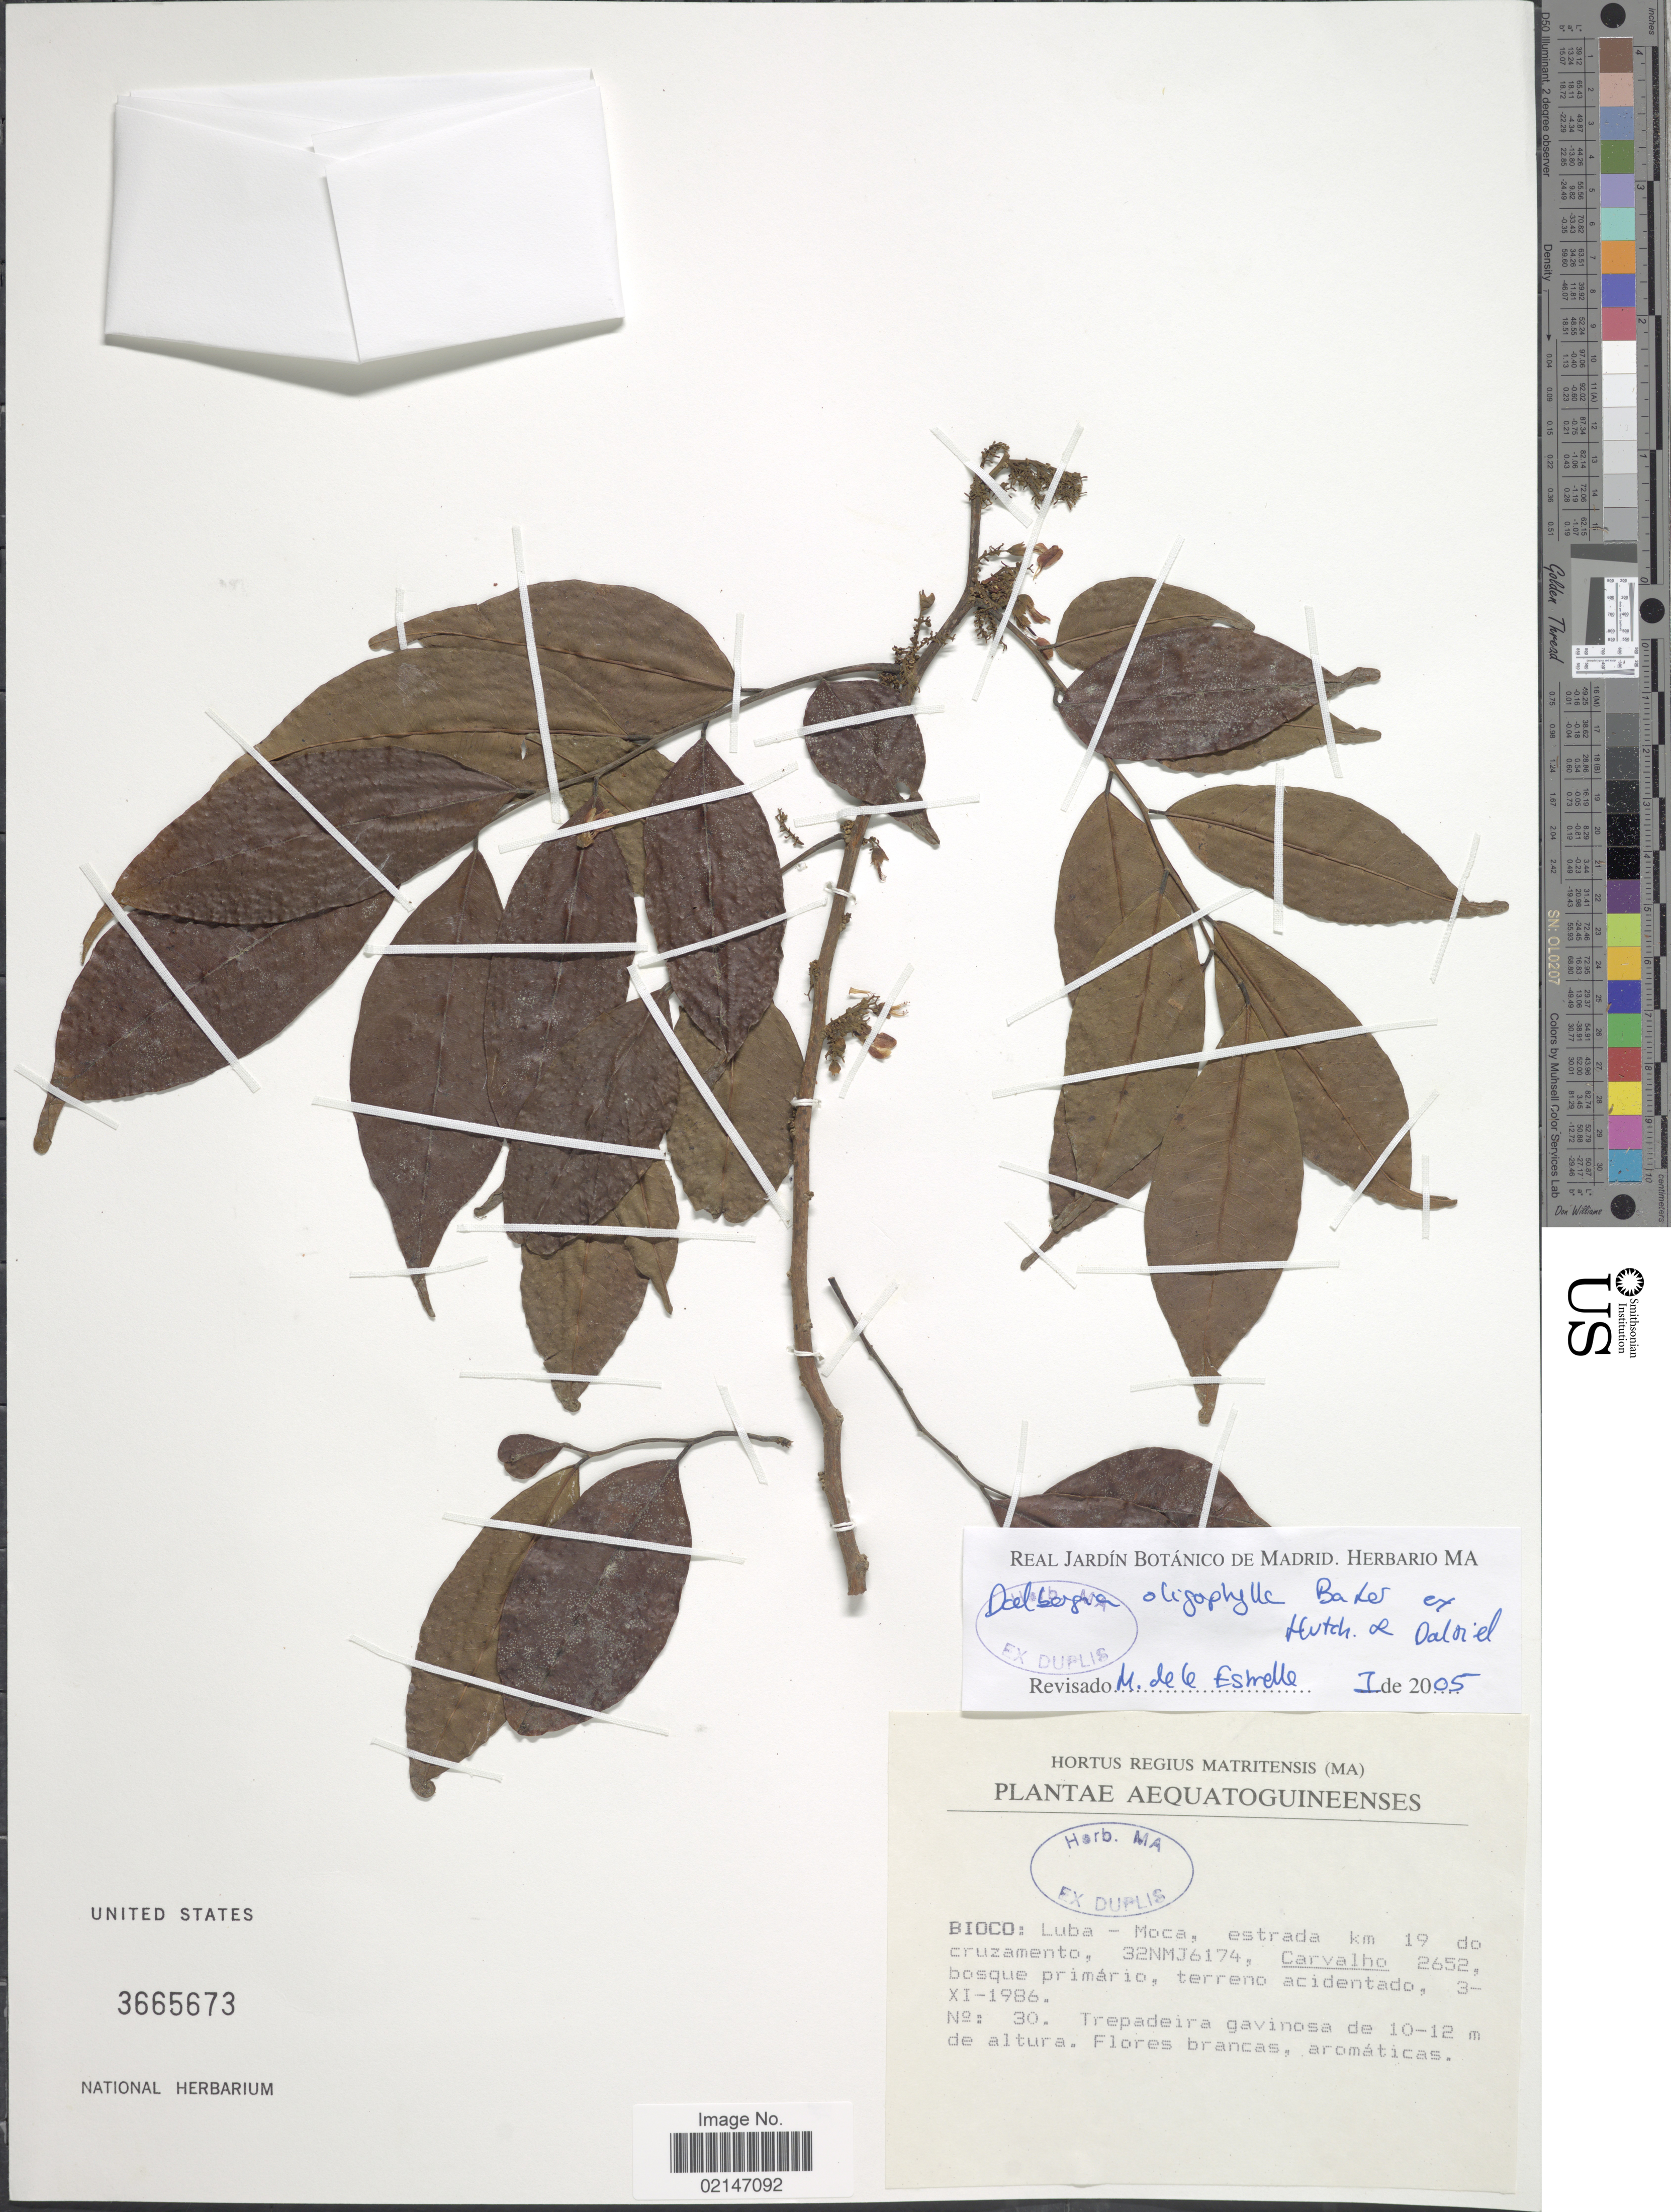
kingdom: Plantae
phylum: Tracheophyta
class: Magnoliopsida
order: Fabales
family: Fabaceae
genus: Dalbergia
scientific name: Dalbergia oligophylla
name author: Hosok.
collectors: Carvalho, --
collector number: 2652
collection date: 1986-11-03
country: Equatorial Guinea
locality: Bioco: Luba-Muca, estrada km 19 do cruzamento, 32NMJ6174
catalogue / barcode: US 3665673